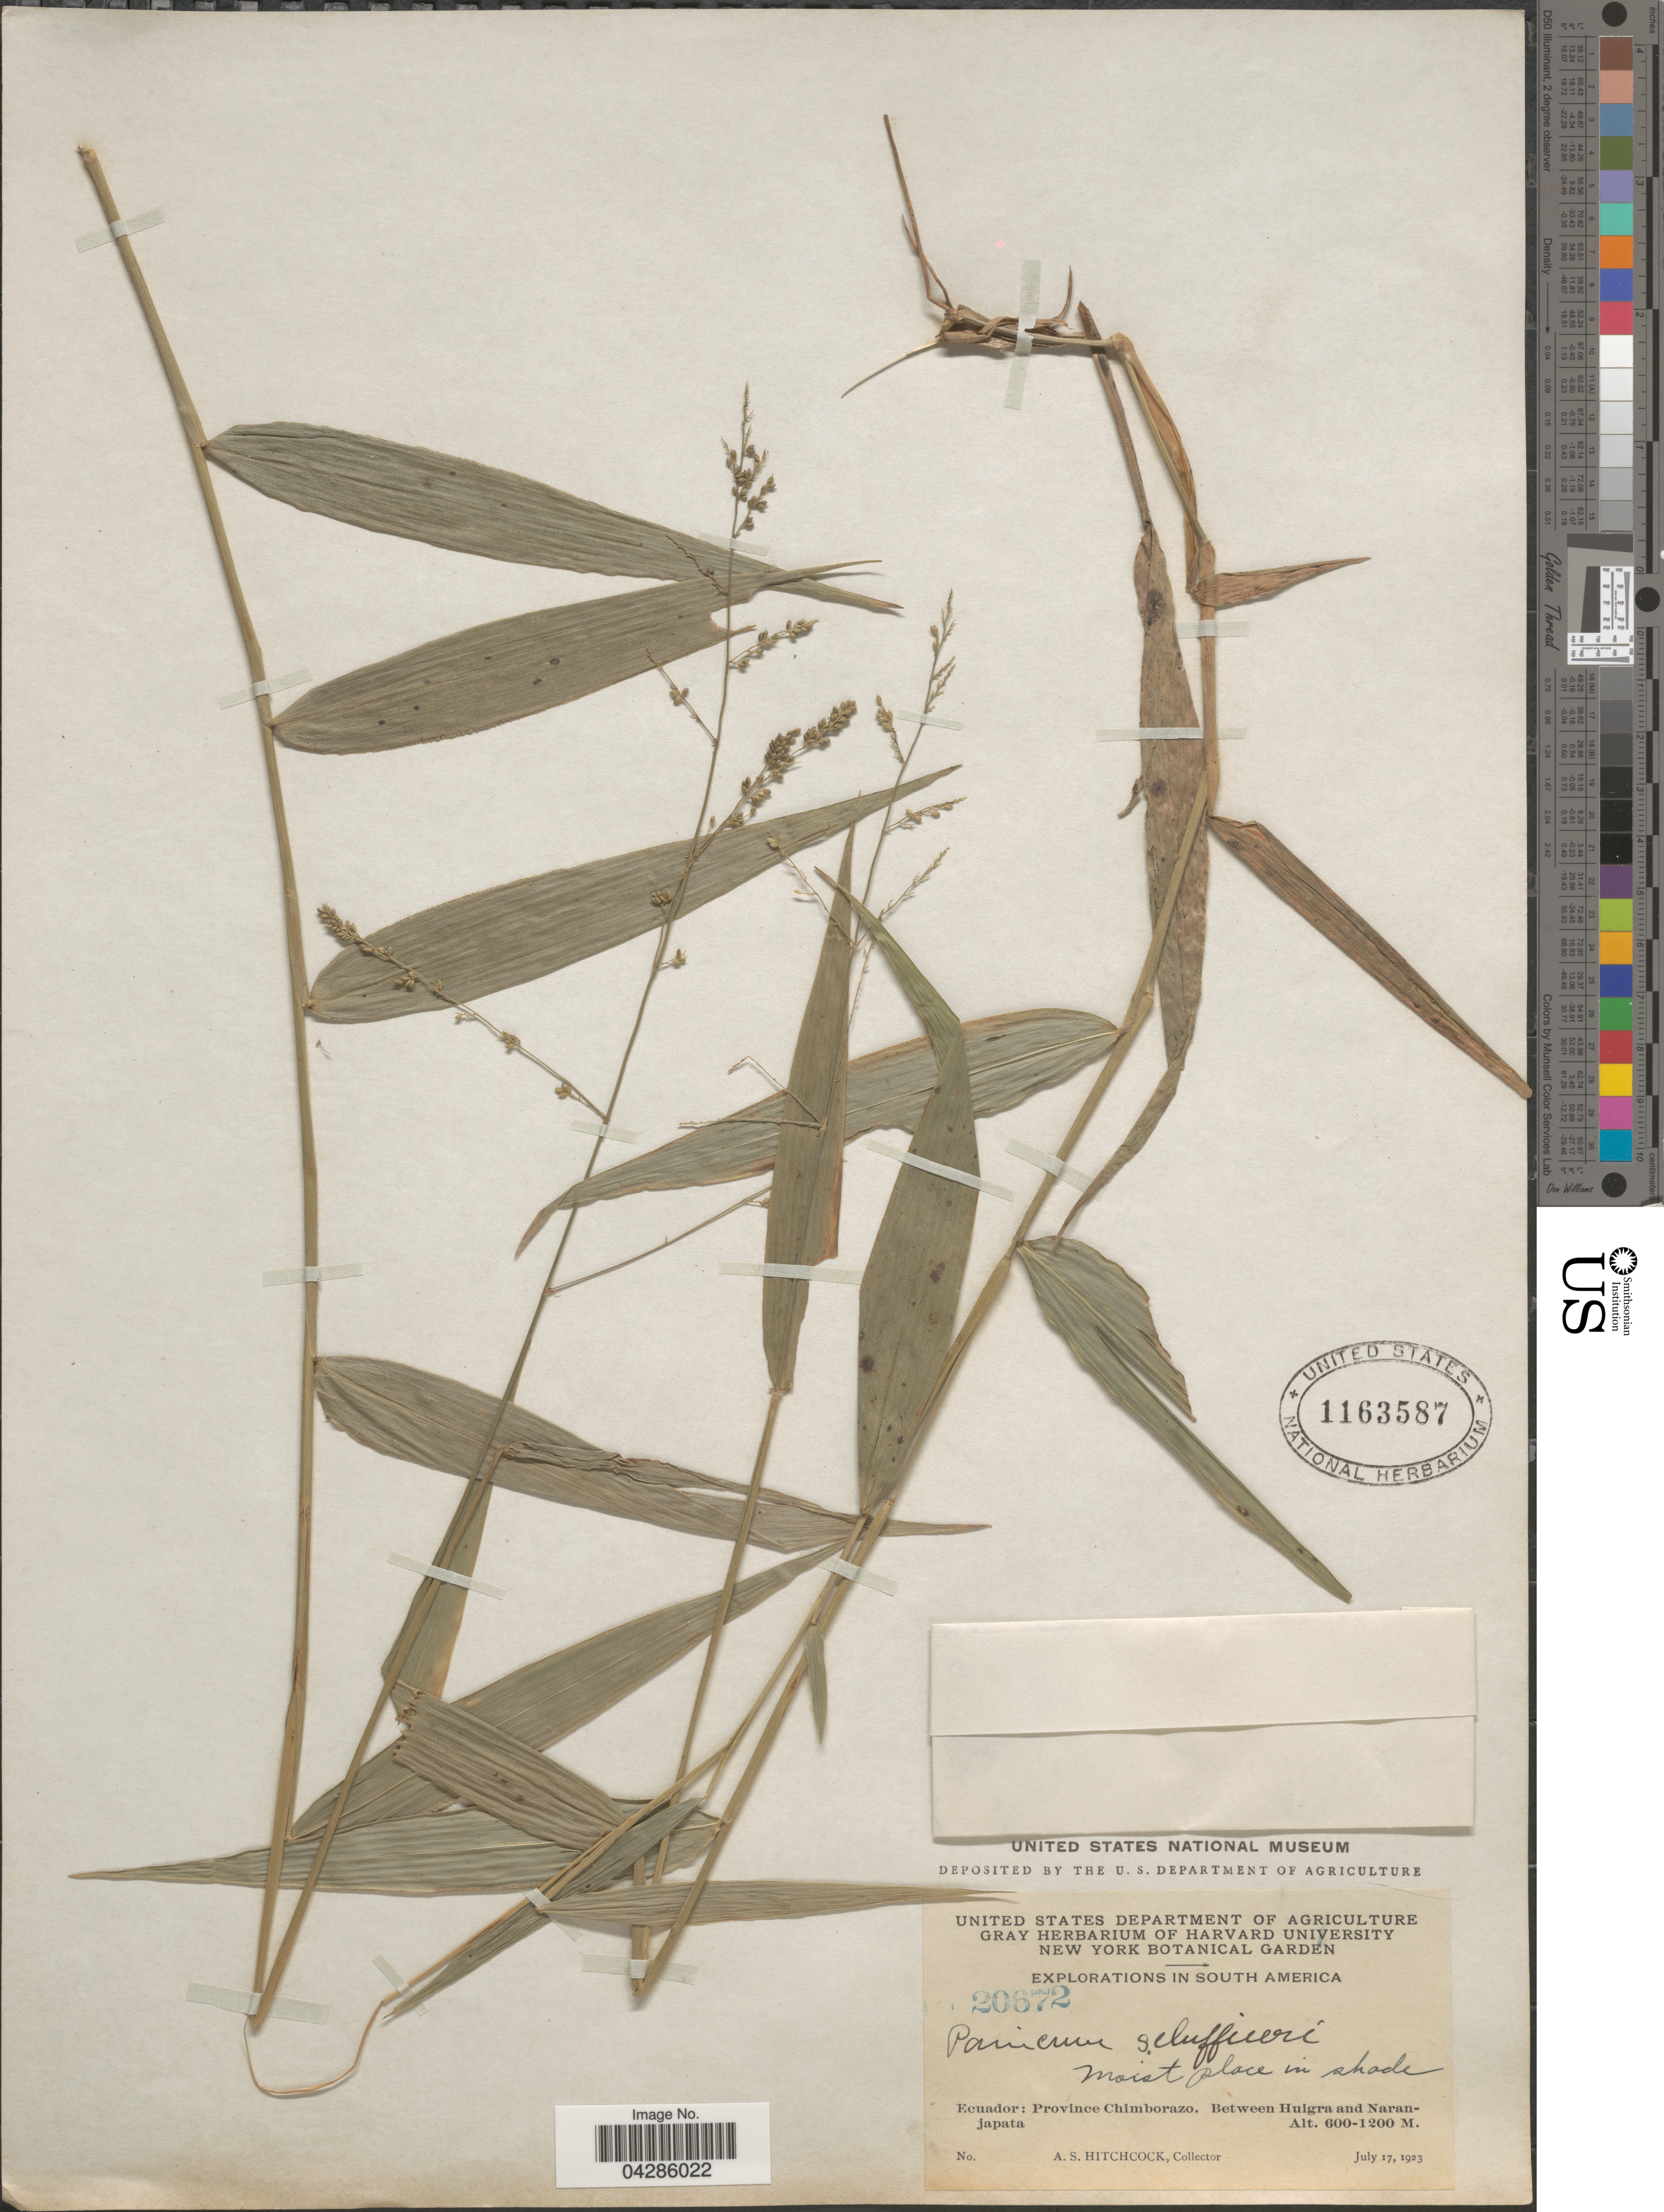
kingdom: Plantae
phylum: Tracheophyta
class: Liliopsida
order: Poales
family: Poaceae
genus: Morronea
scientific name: Morronea trichidiachnis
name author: (Döll) Zuloaga & Scataglini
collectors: A. S. Hitchcock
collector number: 20672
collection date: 1923-07-17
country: Ecuador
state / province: Chimborazo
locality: Explorations in South America. Between Huigra and Naranjapata.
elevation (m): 600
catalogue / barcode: US 1163587